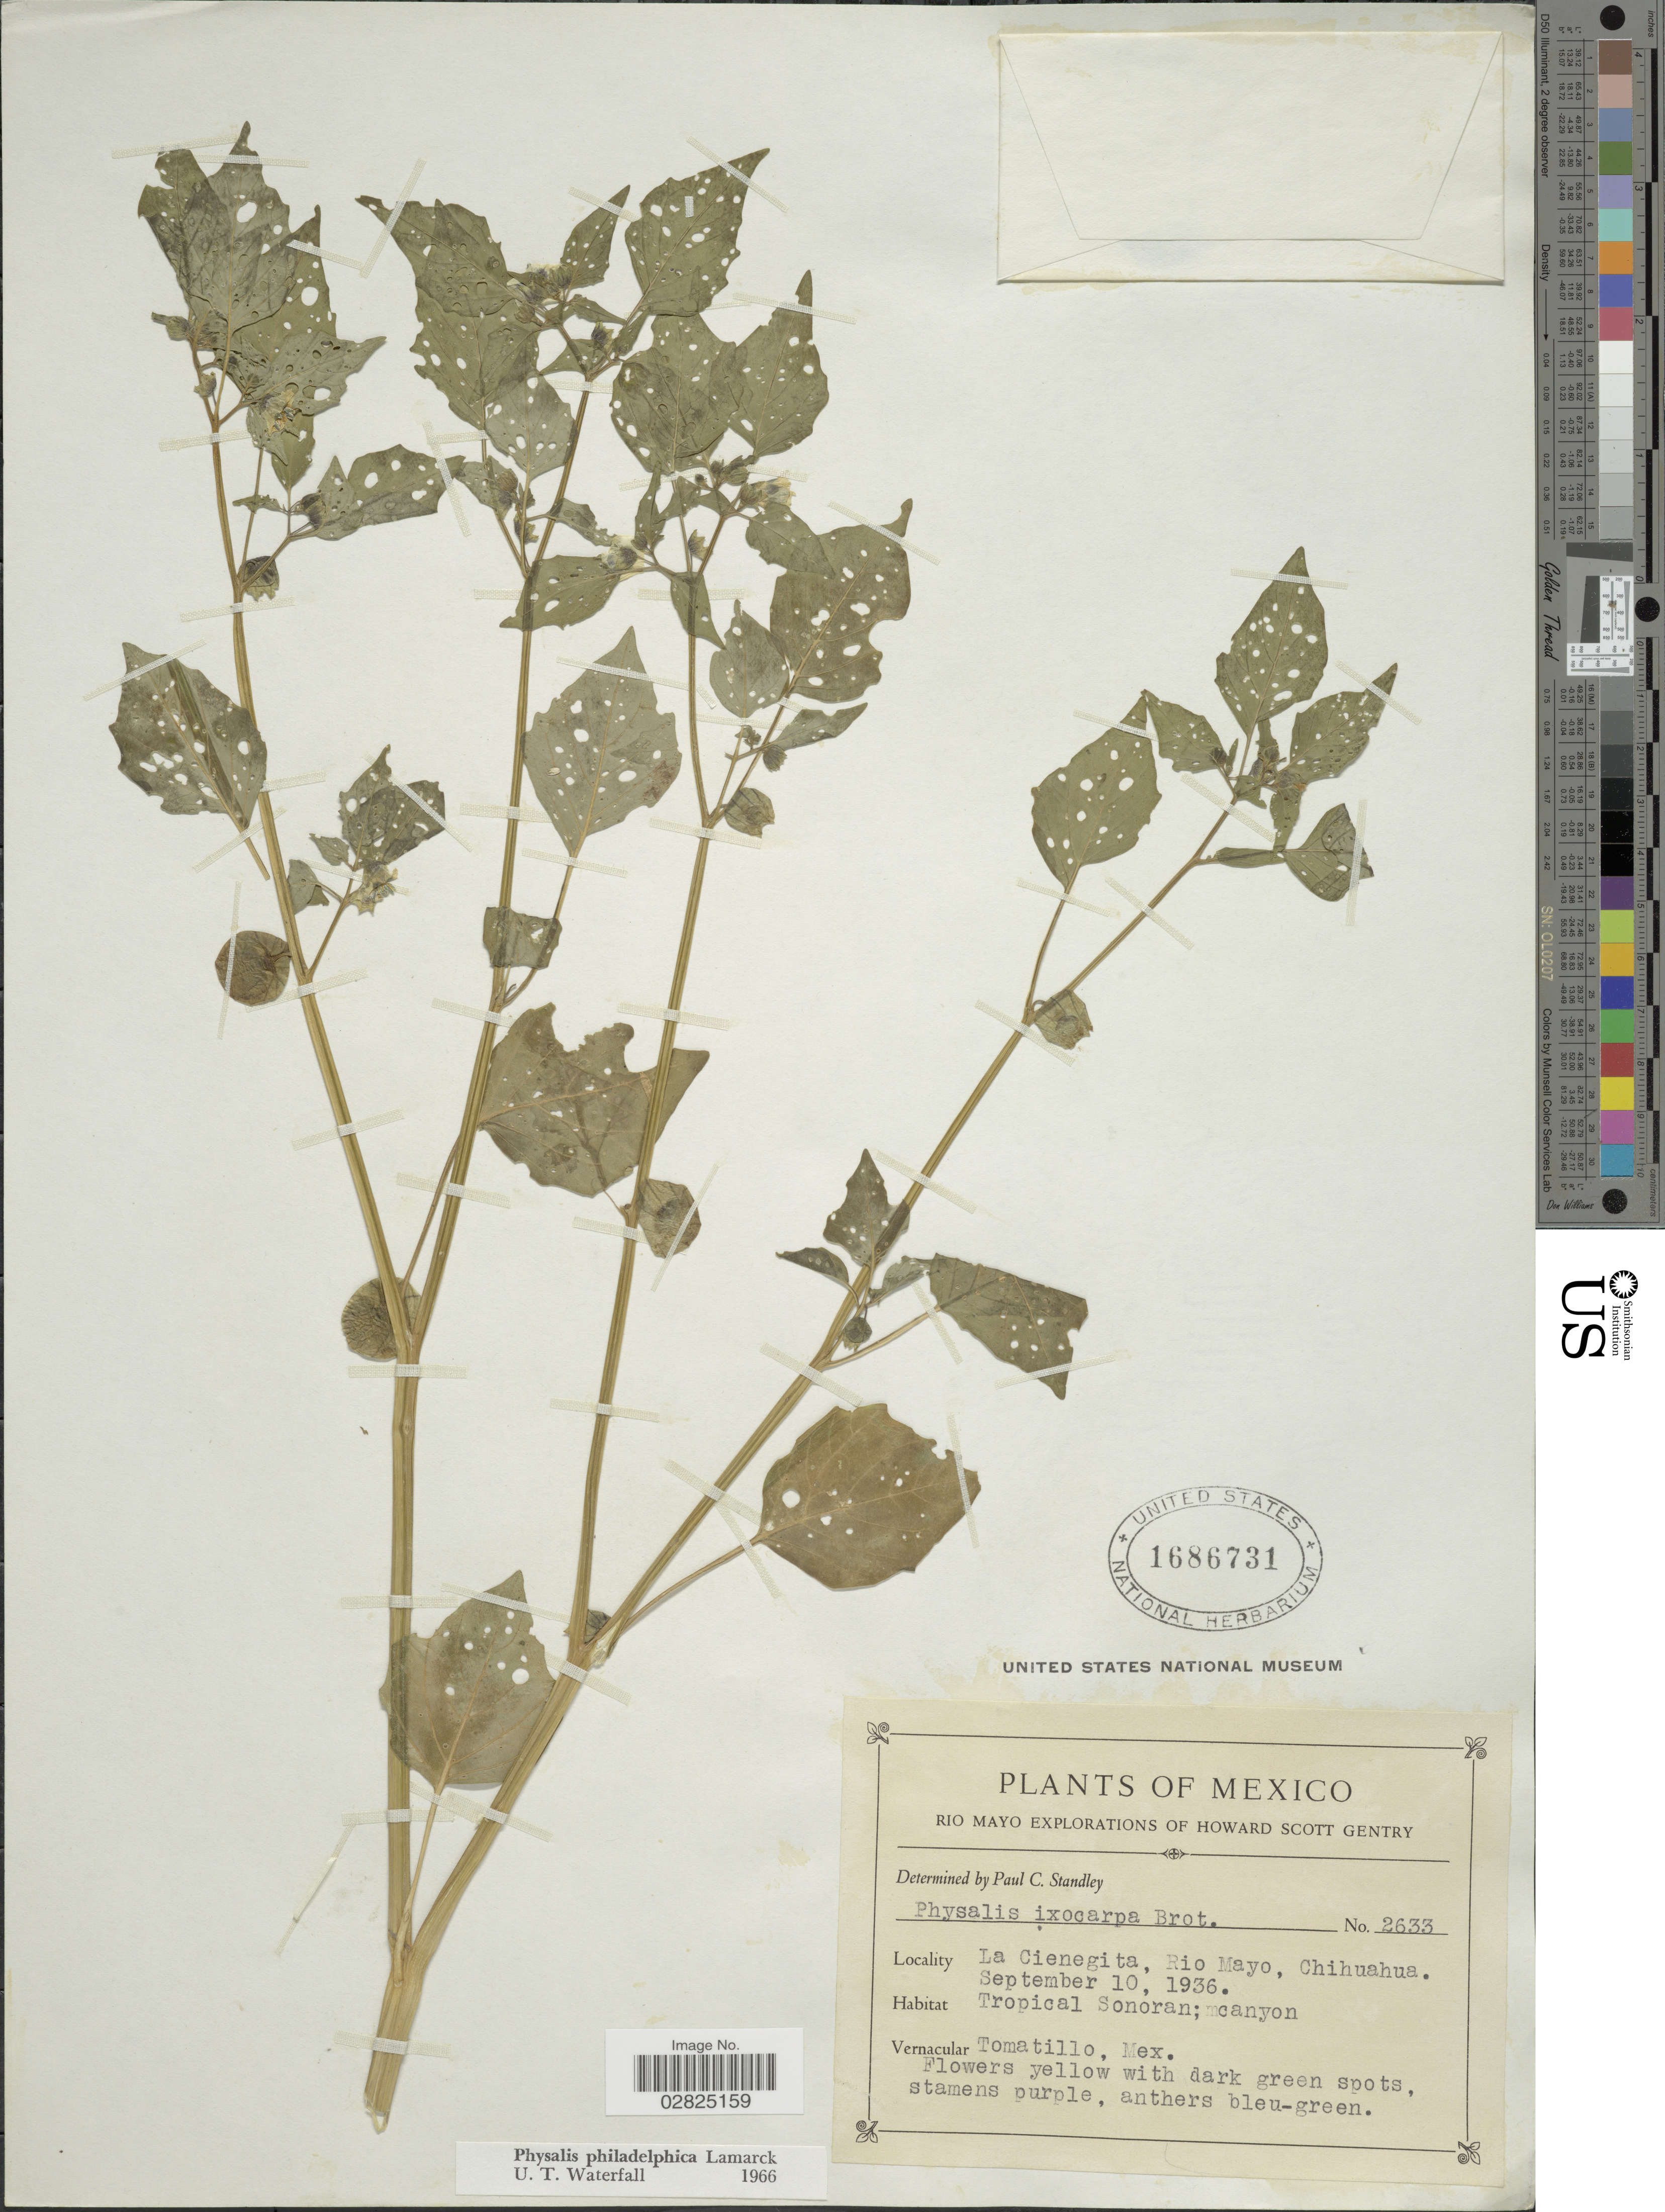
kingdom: Plantae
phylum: Tracheophyta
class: Magnoliopsida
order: Solanales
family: Solanaceae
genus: Physalis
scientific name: Physalis philadelphica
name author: Lam.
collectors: H. S. Gentry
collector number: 2633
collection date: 1936-09-10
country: Mexico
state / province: Chihuahua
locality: La Cienegita, Rio Mayo, Tropical Sonora; canyon.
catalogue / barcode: US 1686731